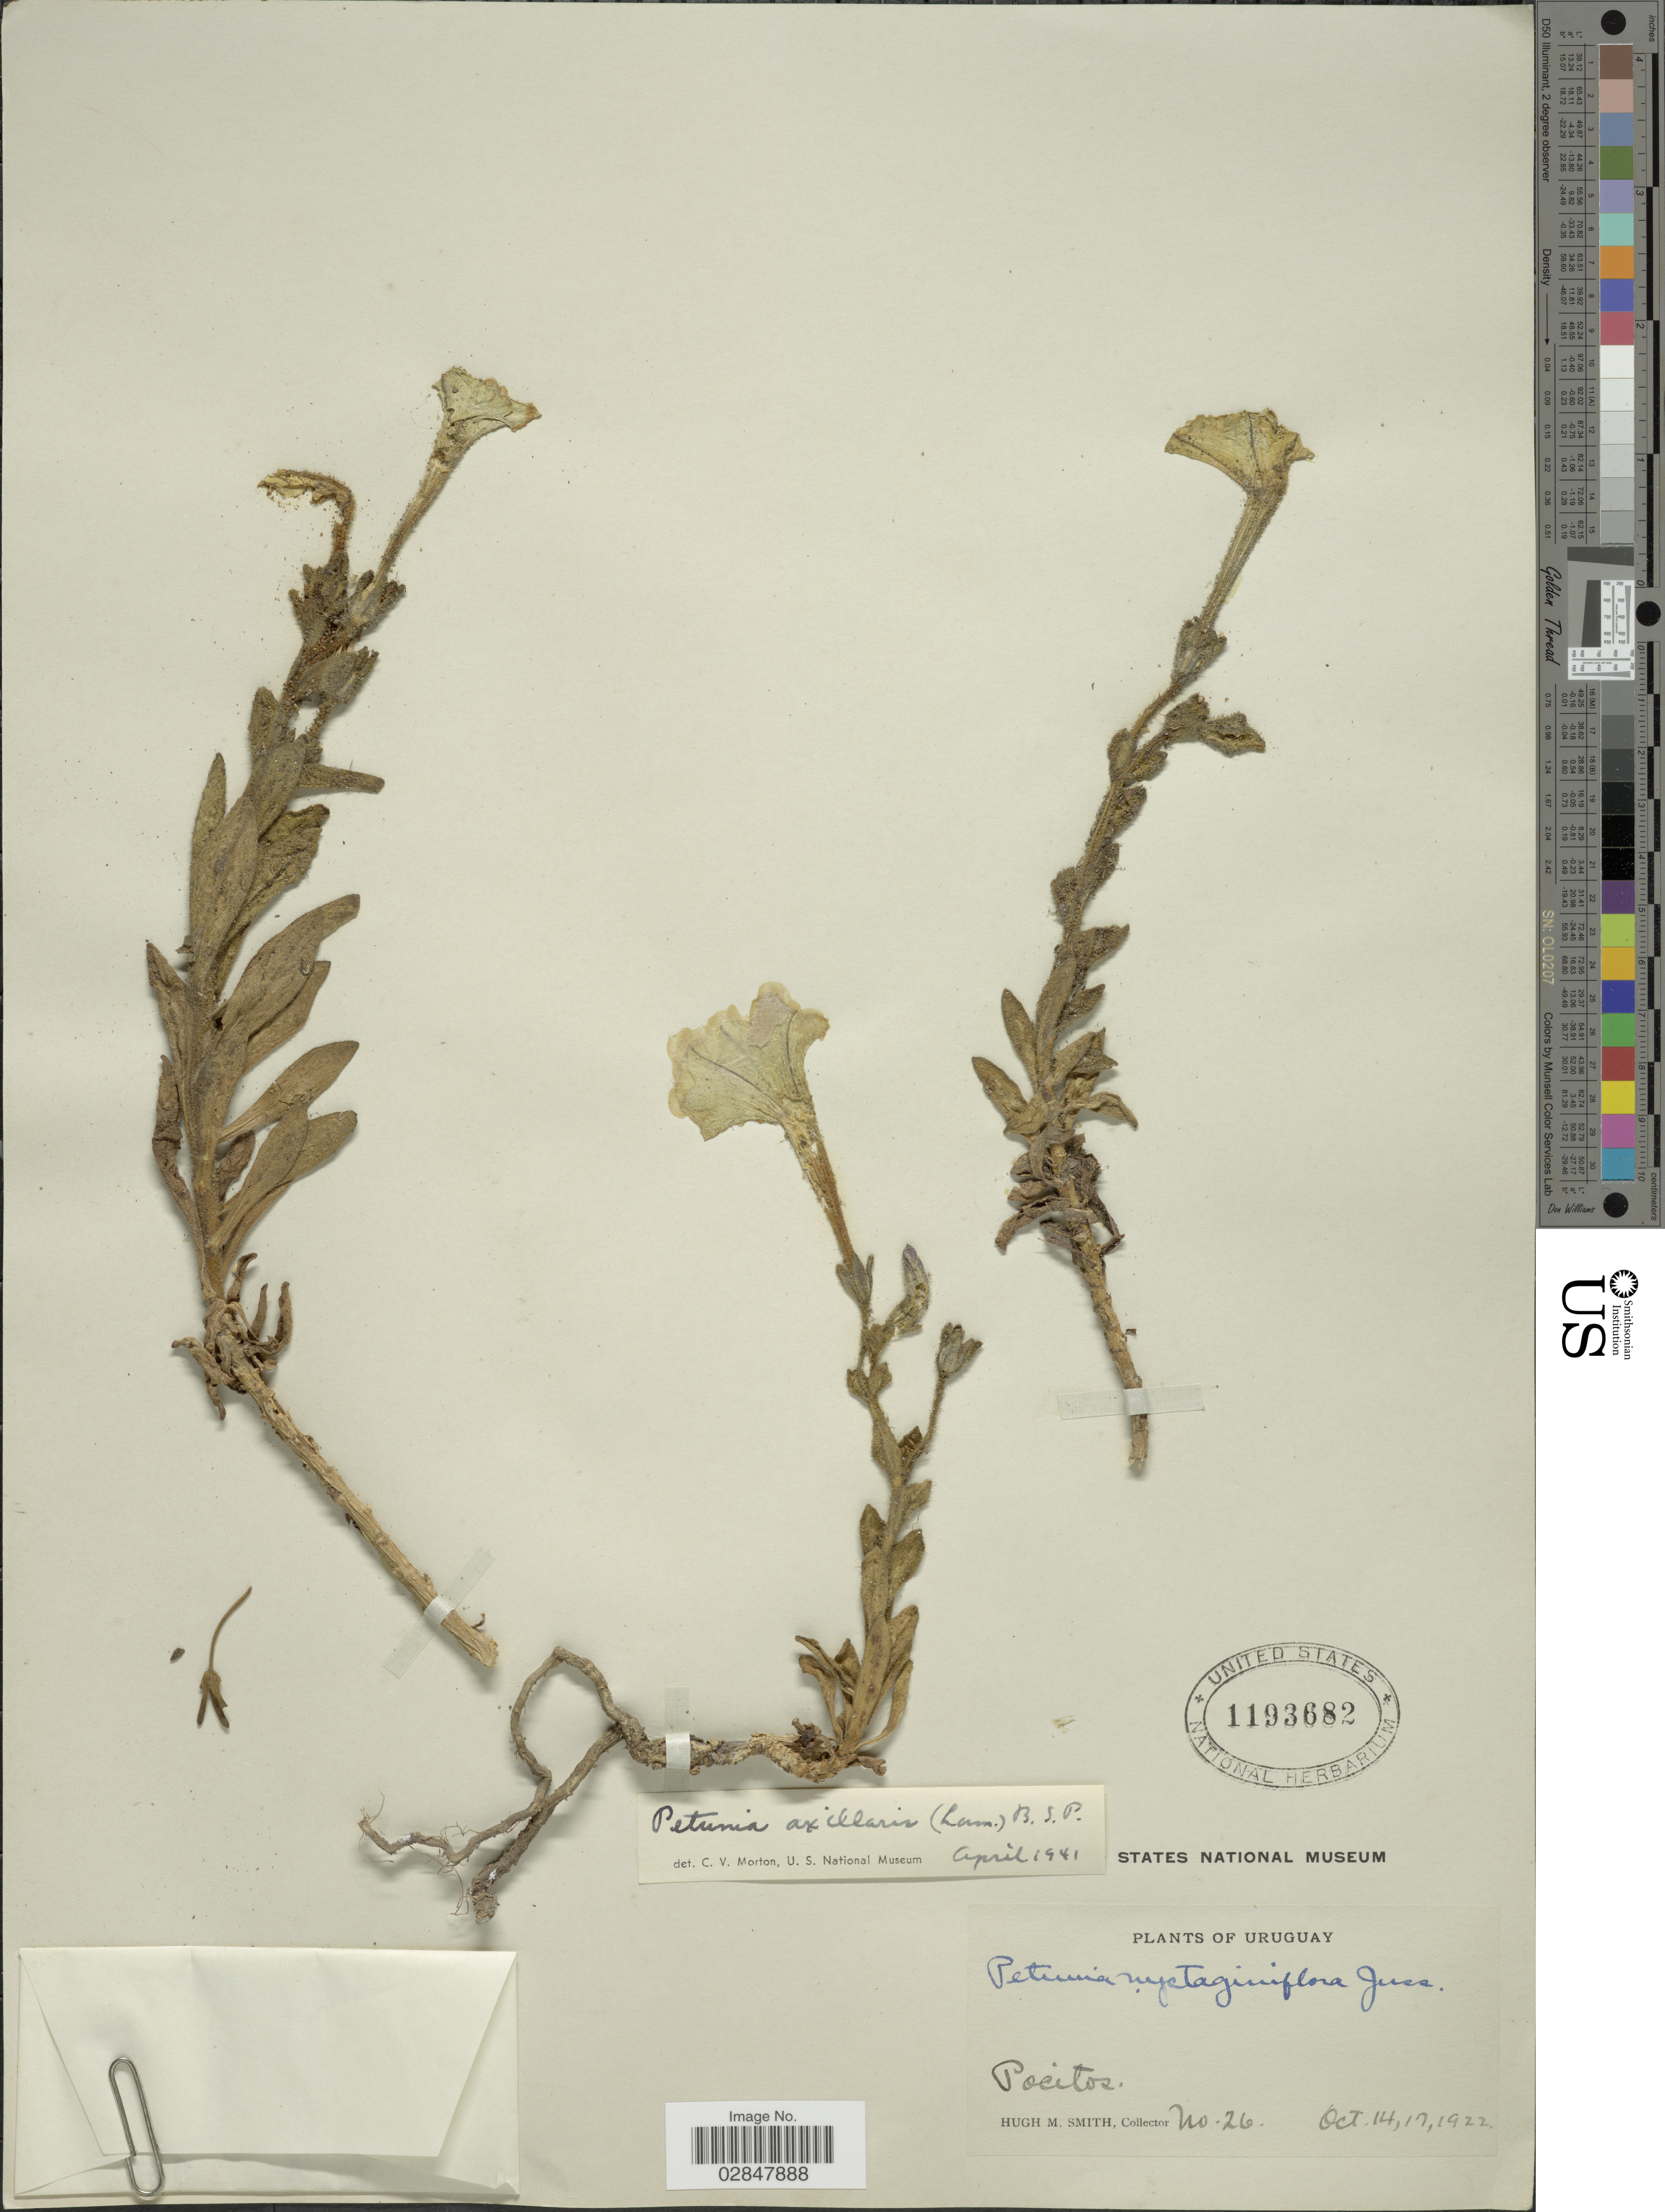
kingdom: Plantae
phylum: Tracheophyta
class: Magnoliopsida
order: Solanales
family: Solanaceae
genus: Petunia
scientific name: Petunia axillaris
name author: (Lam.) Britton, Stearns & Poggenb.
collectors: H. M. Smith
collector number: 26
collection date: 1922-10-14/1922-10-17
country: Uruguay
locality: Pocitos.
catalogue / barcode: US 1193682